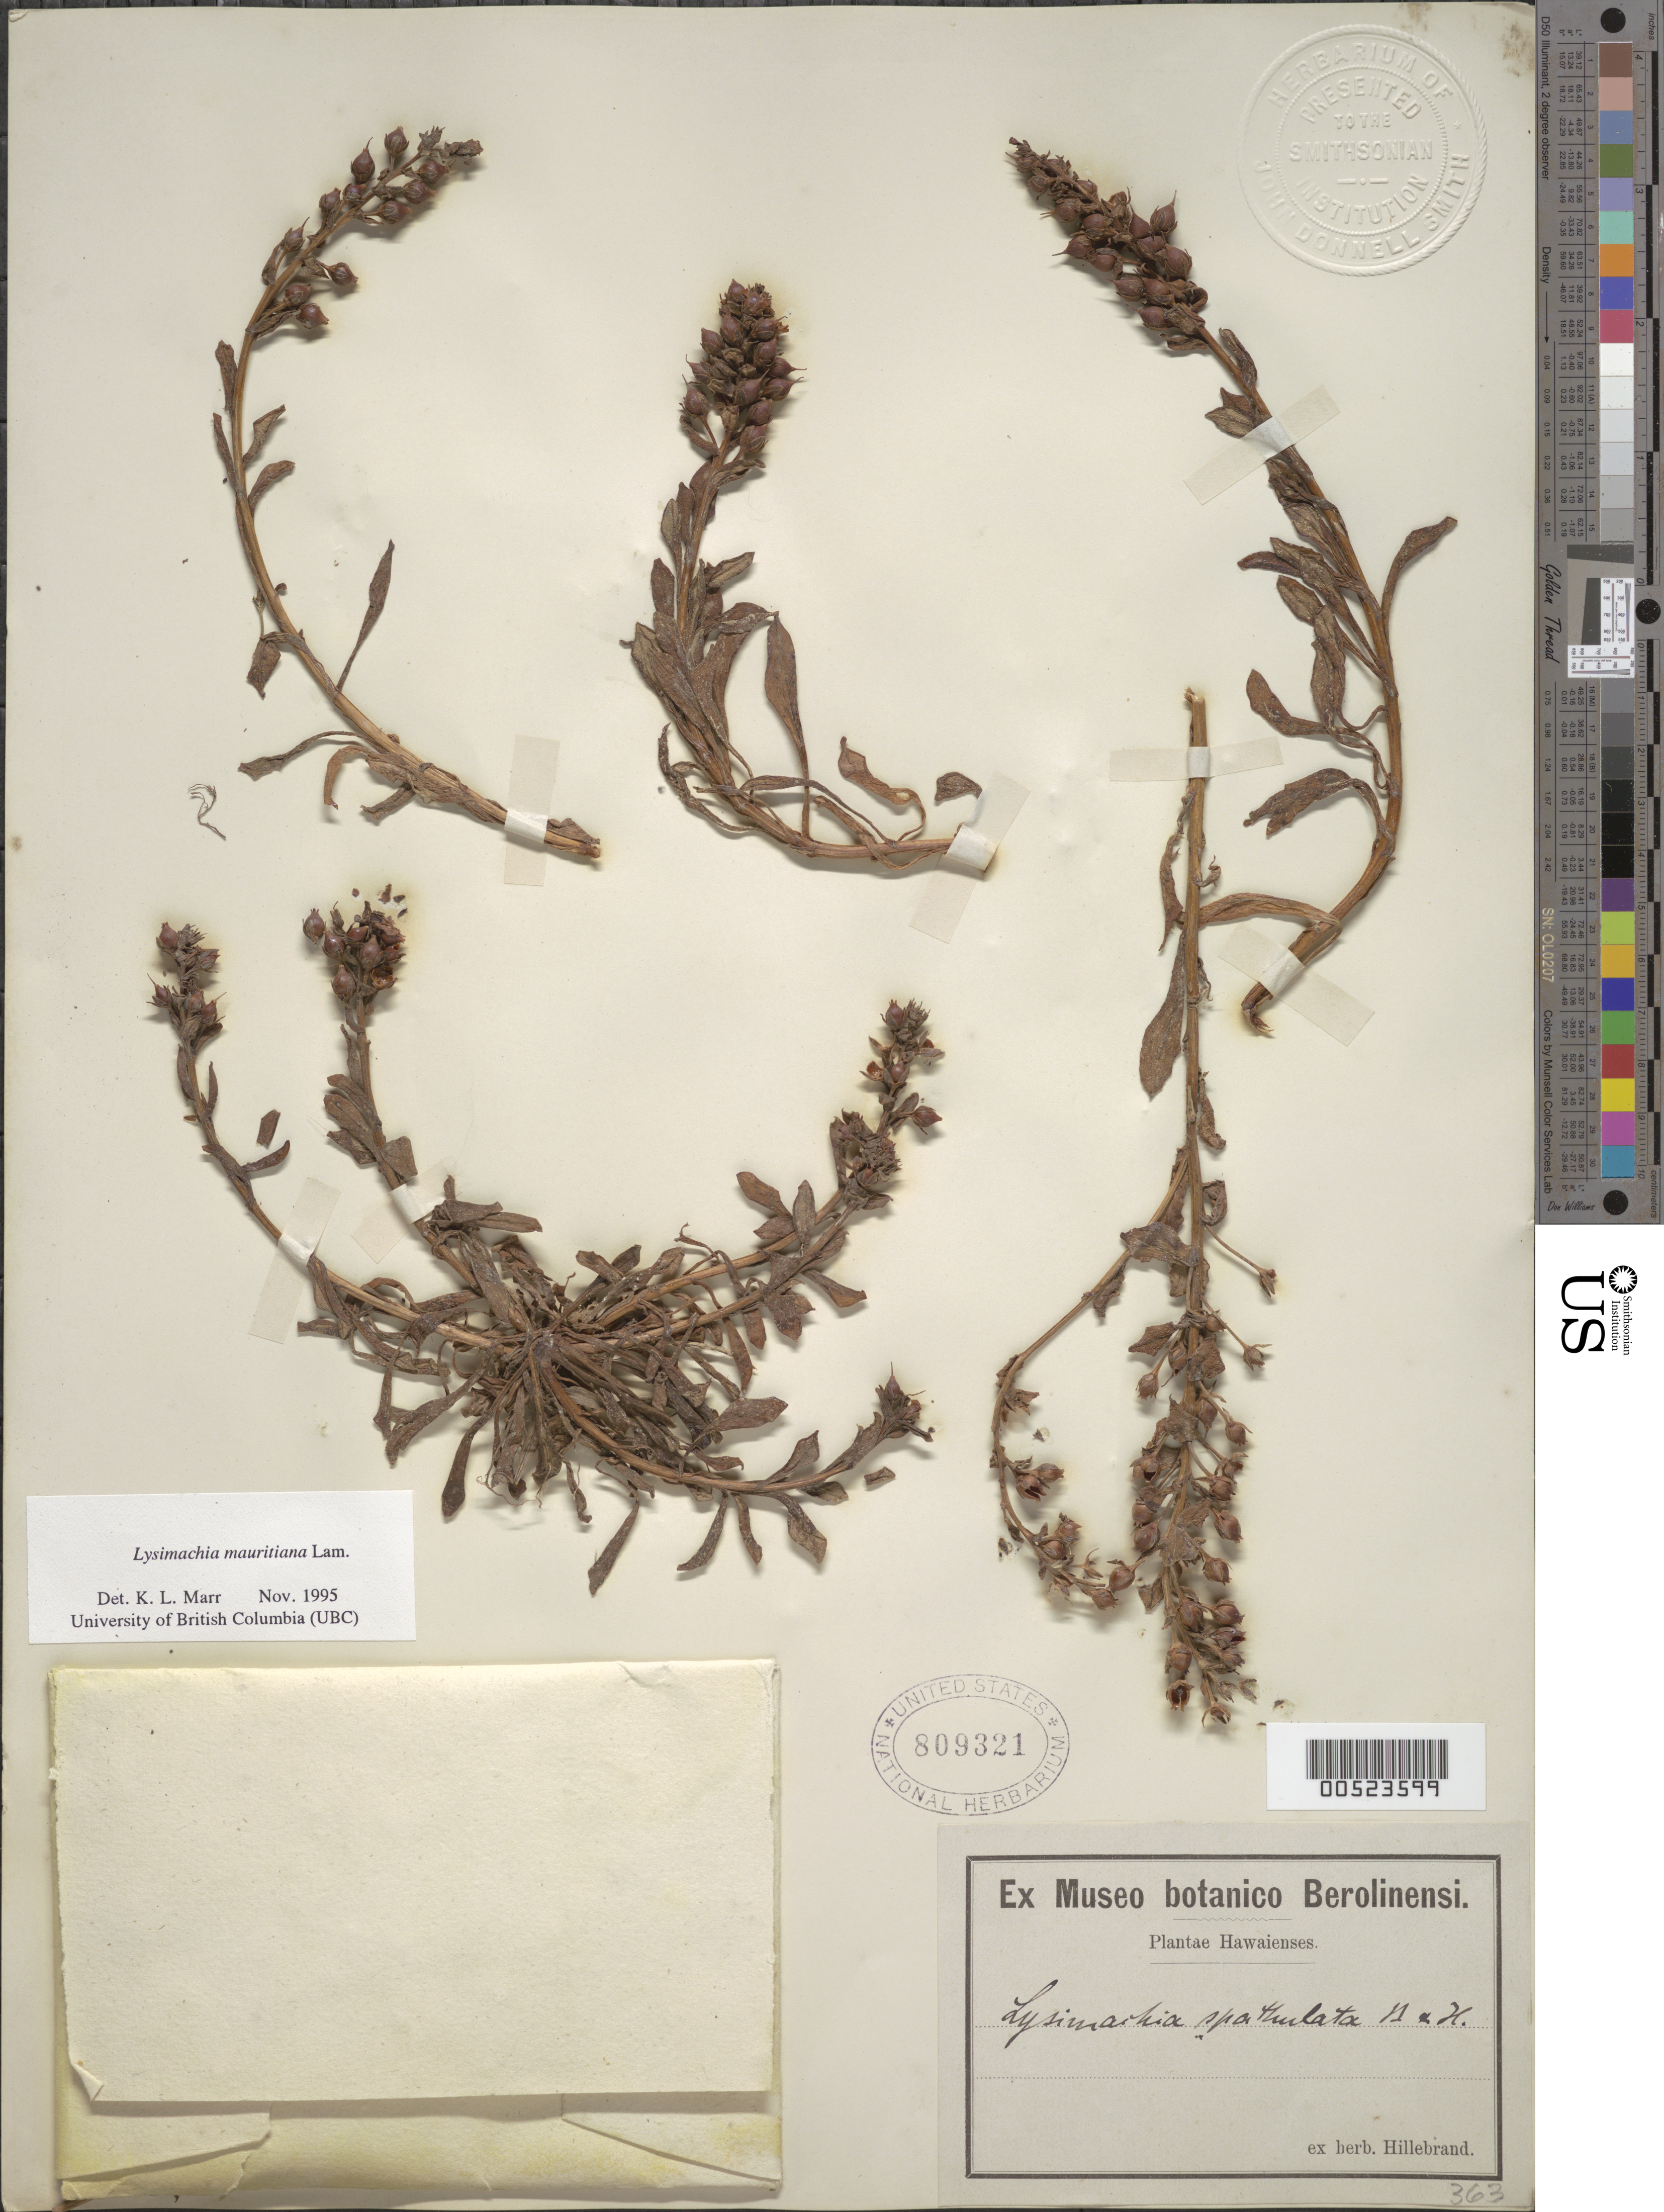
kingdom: Plantae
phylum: Tracheophyta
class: Magnoliopsida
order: Ericales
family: Primulaceae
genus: Lysimachia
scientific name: Lysimachia mauritiana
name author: Lam.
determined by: Marr, K. L.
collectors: W. Hillebrand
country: United States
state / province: Hawaii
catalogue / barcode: US 809321